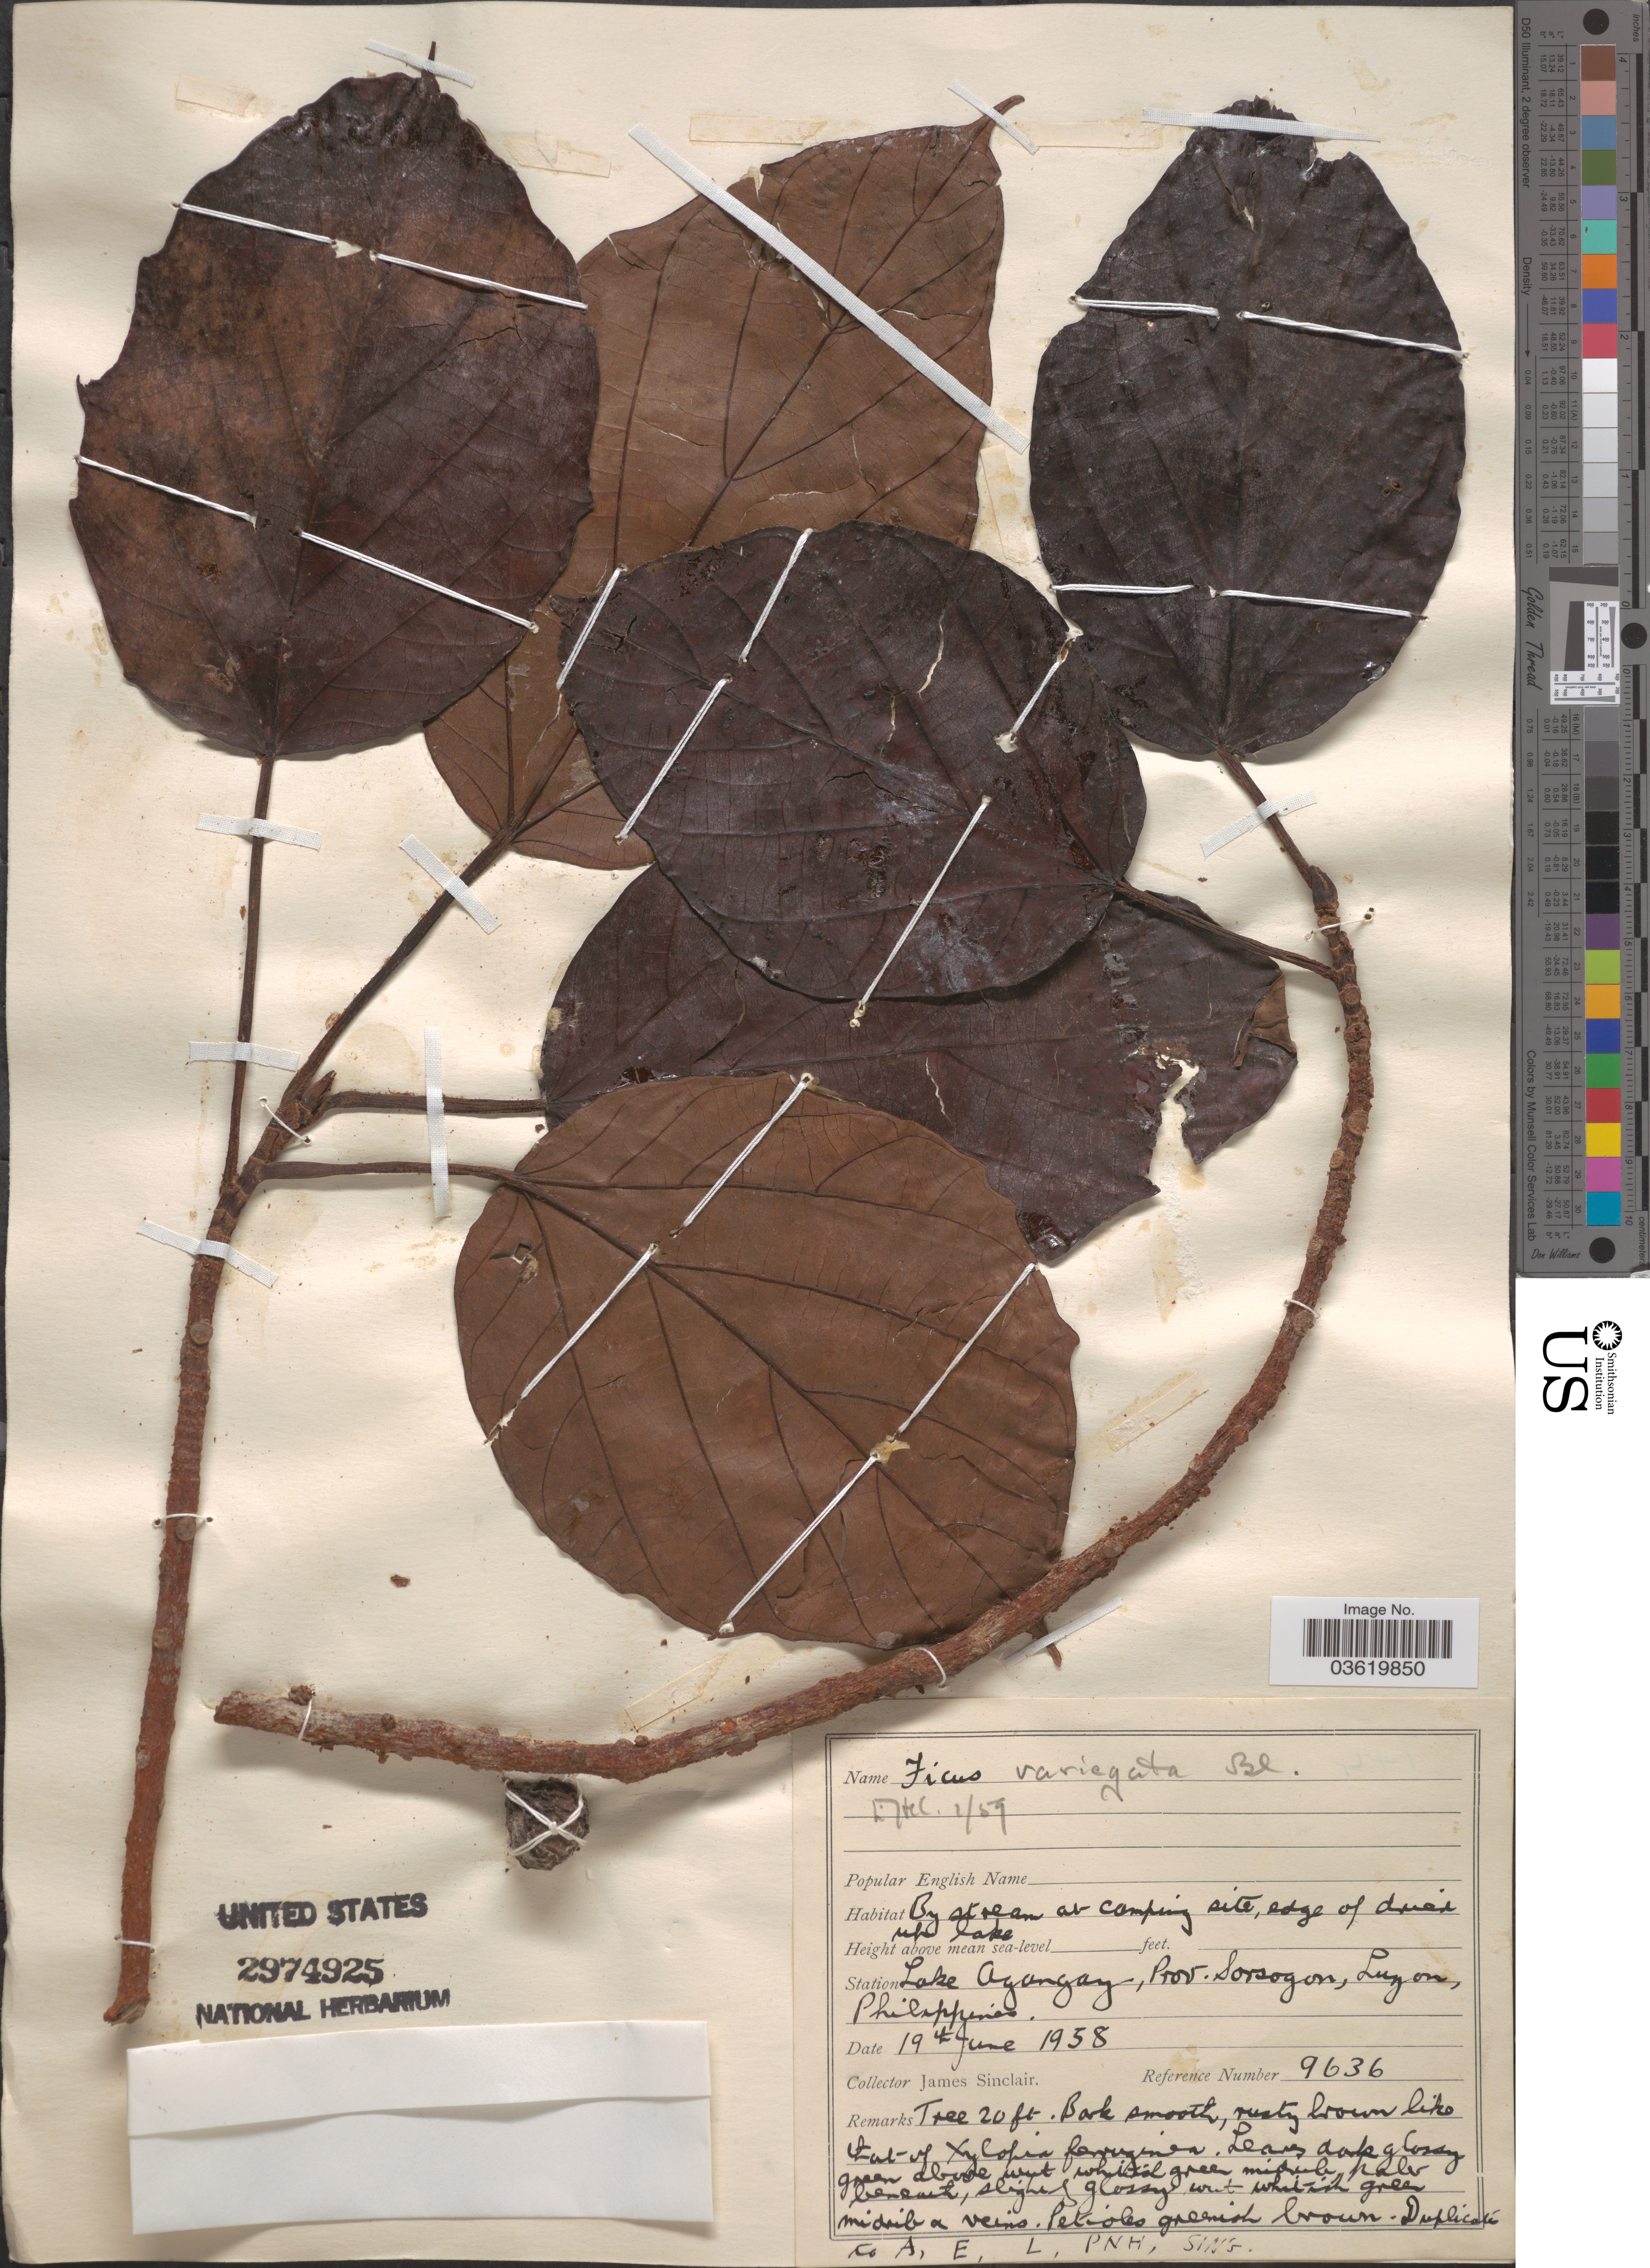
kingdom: Plantae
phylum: Tracheophyta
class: Magnoliopsida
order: Rosales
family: Moraceae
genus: Ficus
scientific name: Ficus variegata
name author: Blume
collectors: J. Sinclair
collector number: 9636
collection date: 1958-06-19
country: Philippines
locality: Station Lake Agangay, Prov. Sorsogon, Luzon.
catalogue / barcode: US 2974925